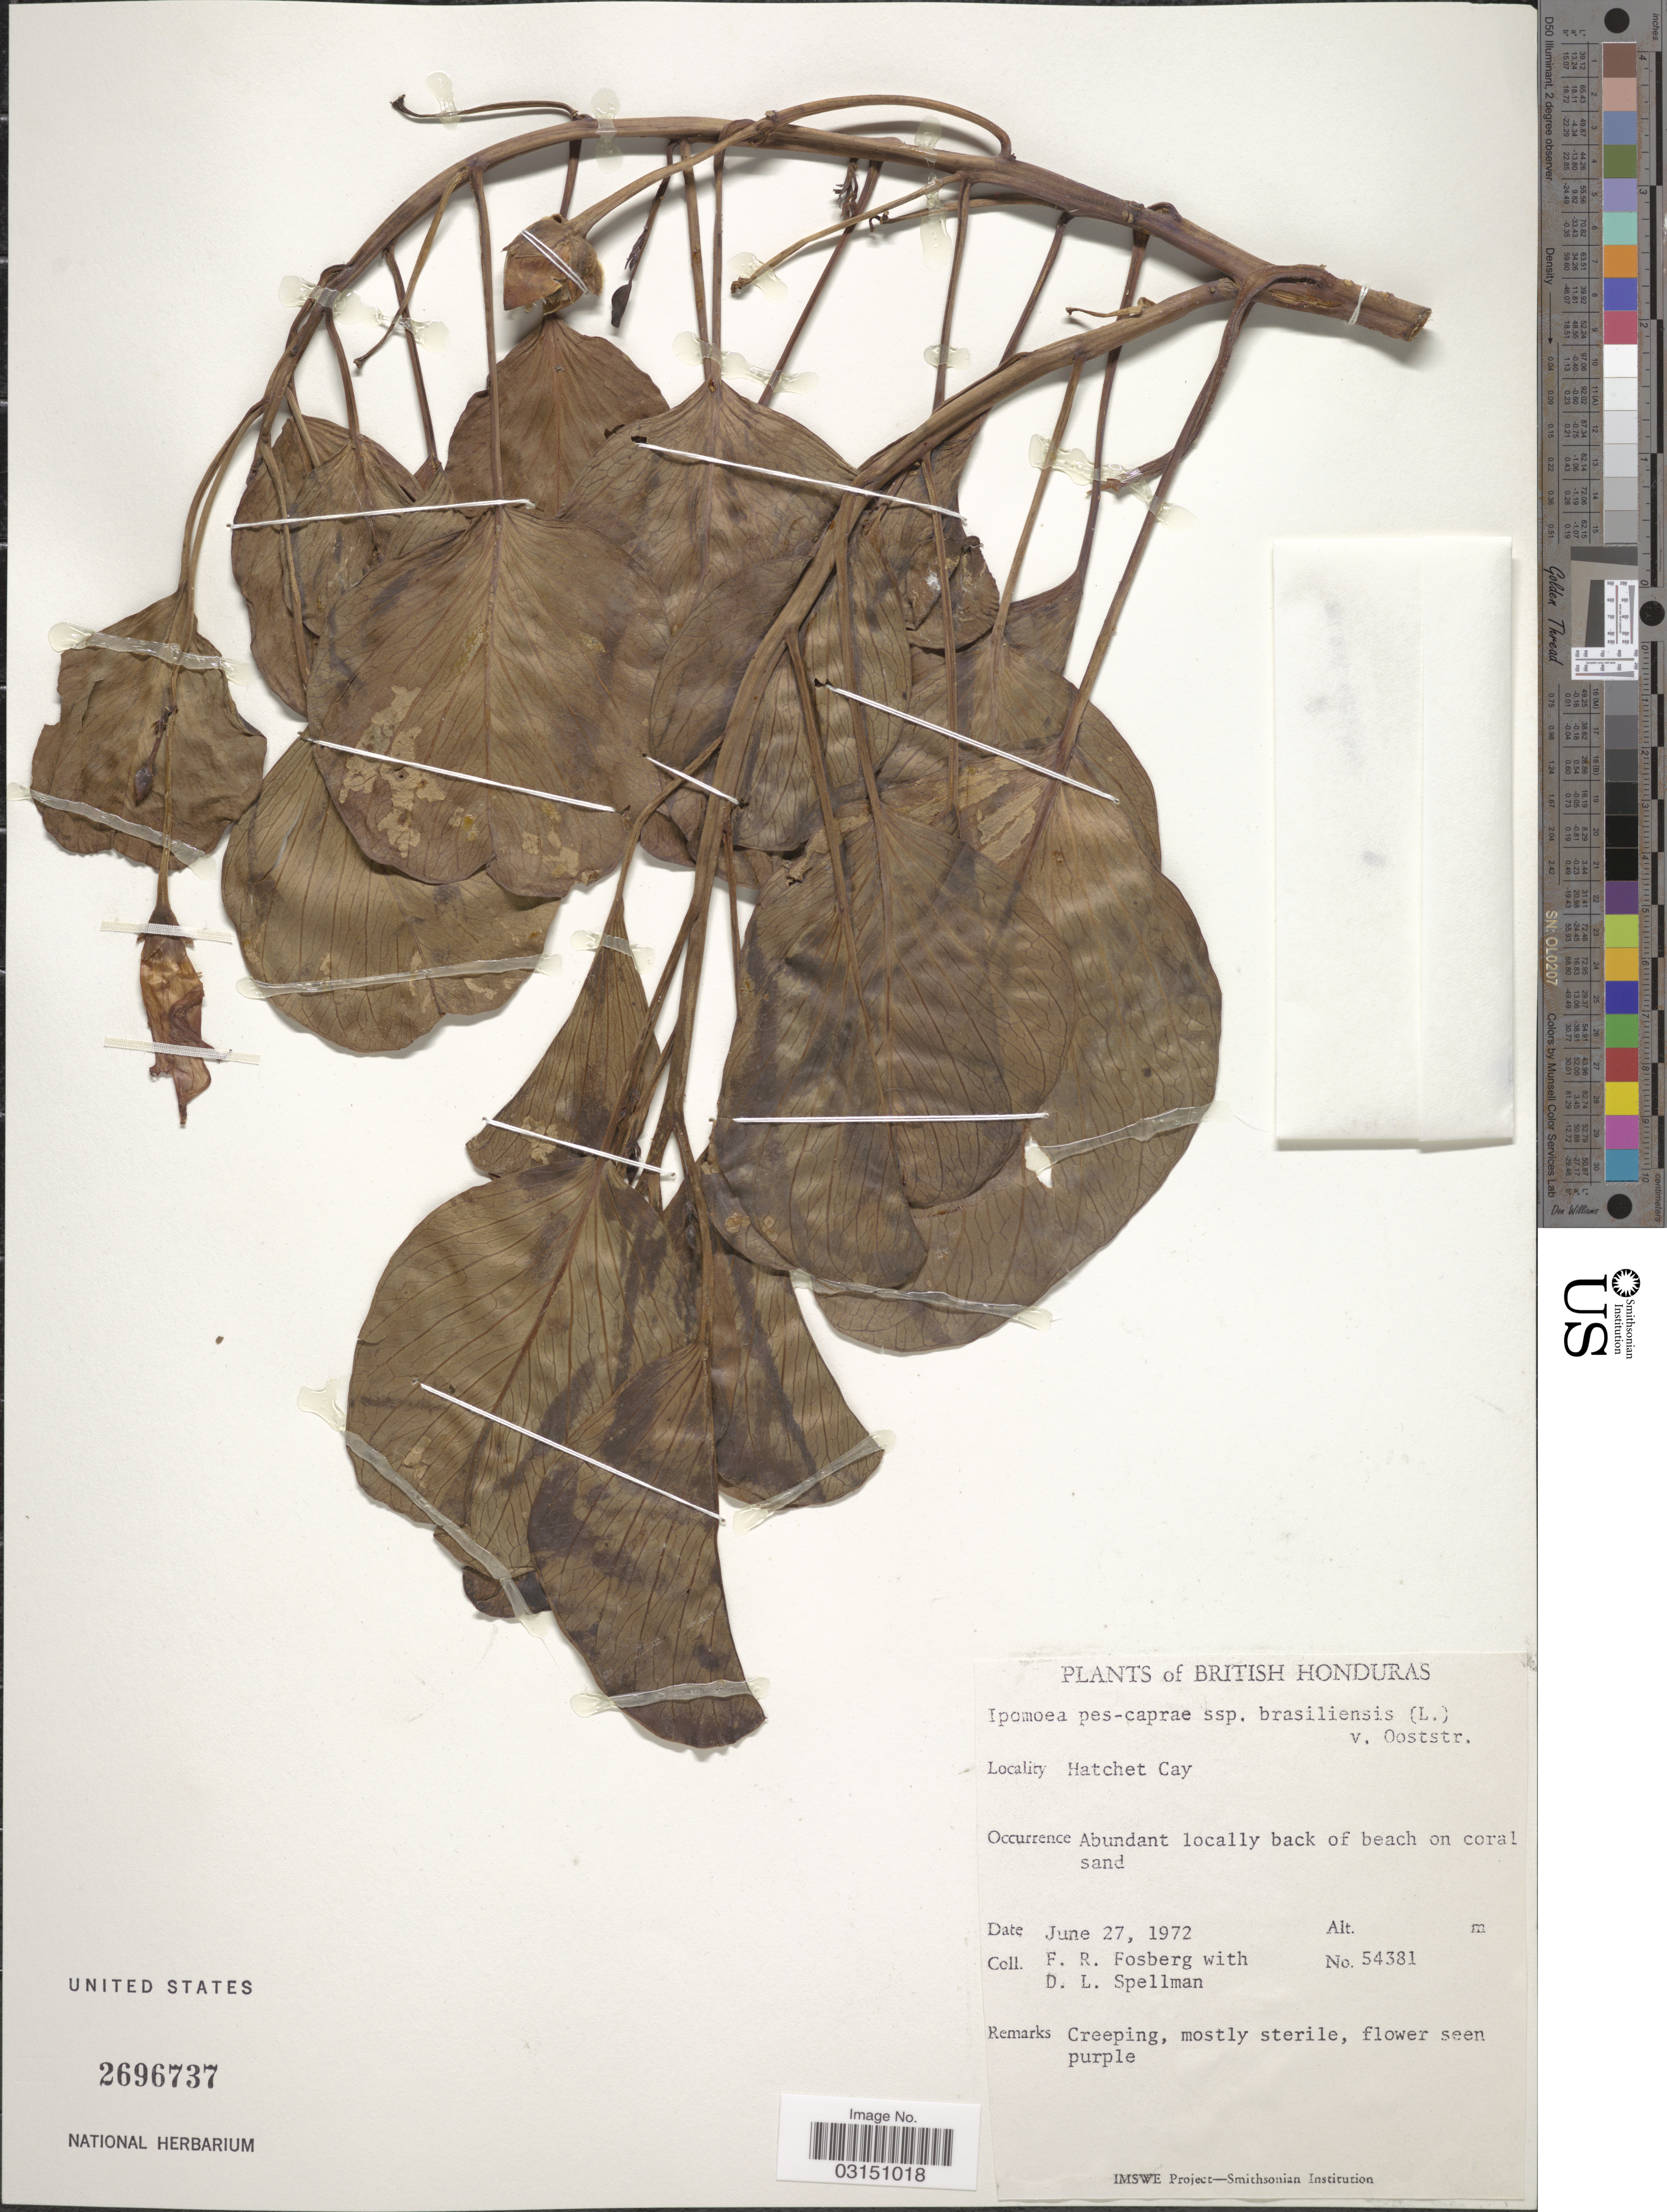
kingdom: Plantae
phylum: Tracheophyta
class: Magnoliopsida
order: Solanales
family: Convolvulaceae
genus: Ipomoea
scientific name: Ipomoea pes-caprae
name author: (L.) R. Br.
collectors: F. R. Fosberg & D. L. Spellman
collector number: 54381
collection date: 1972-06-27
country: Belize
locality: British Honduras. Hatchet Cay.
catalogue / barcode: US 2696737